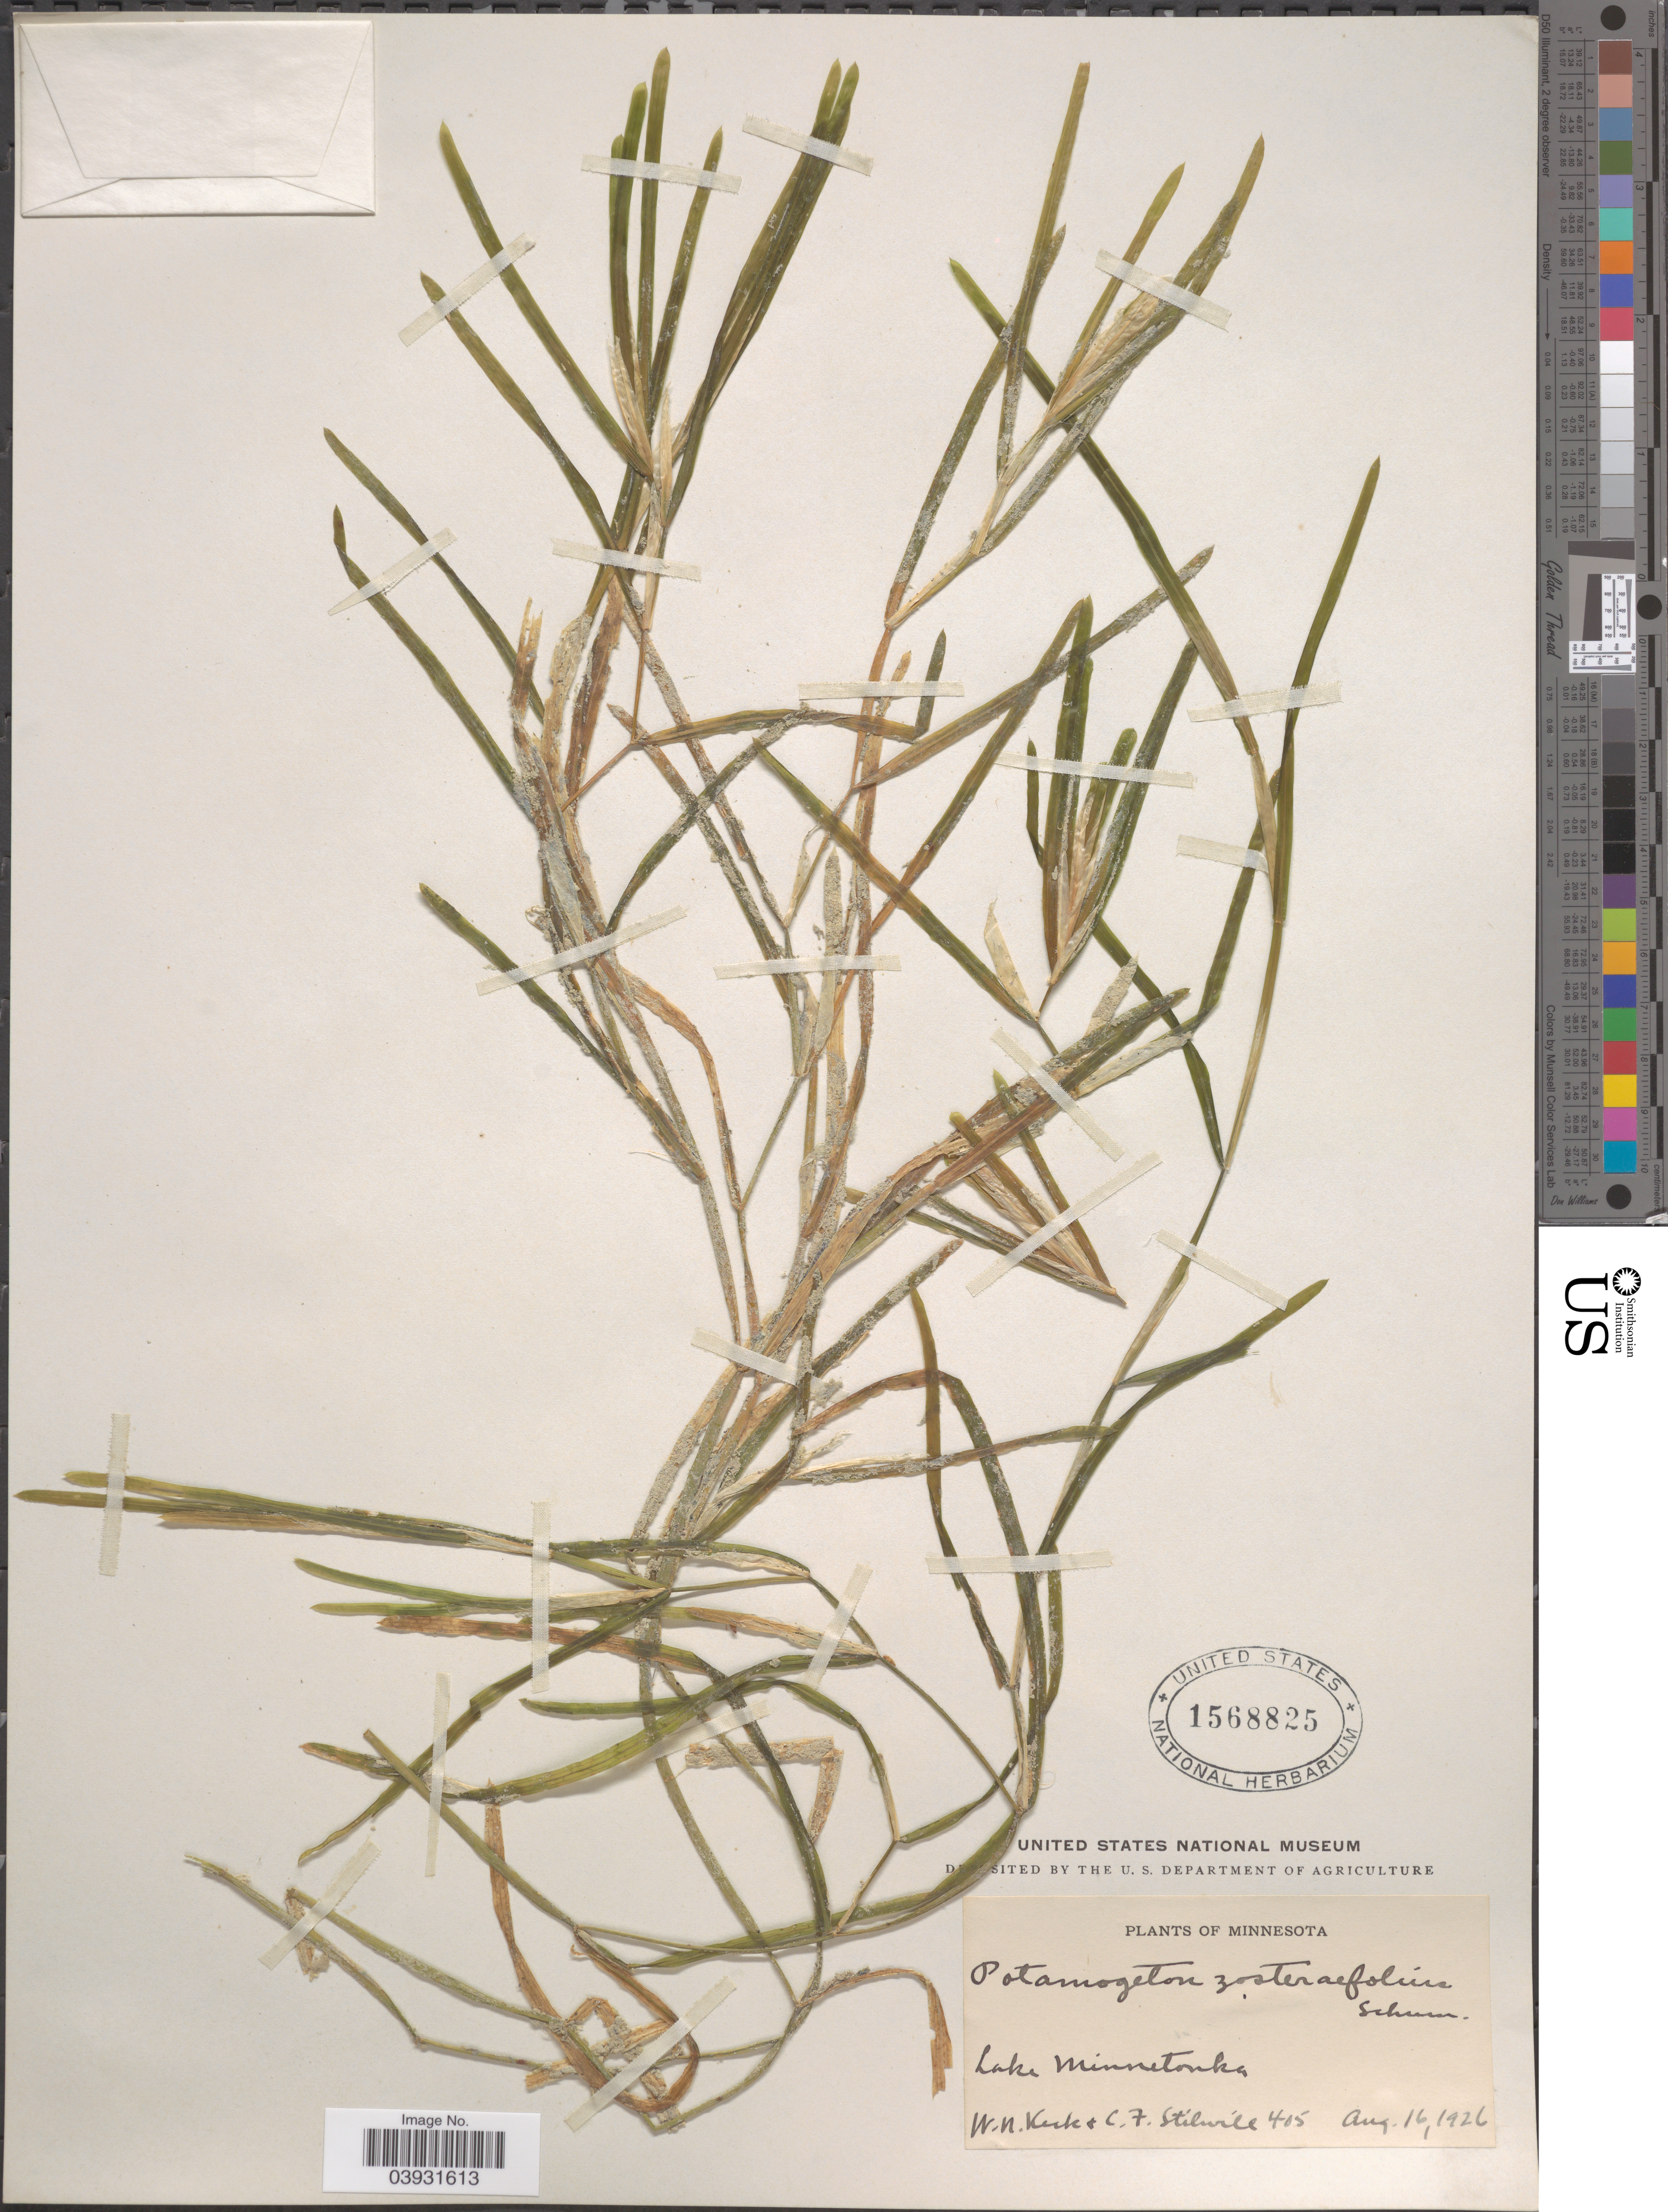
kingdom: Plantae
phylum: Tracheophyta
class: Liliopsida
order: Alismatales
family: Potamogetonaceae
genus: Potamogeton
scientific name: Potamogeton zosterifolius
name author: Schumach.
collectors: W. Keck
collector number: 405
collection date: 1926-08-16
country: United States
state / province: Minnesota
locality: Lake Minnetonka.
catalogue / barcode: US 1568825